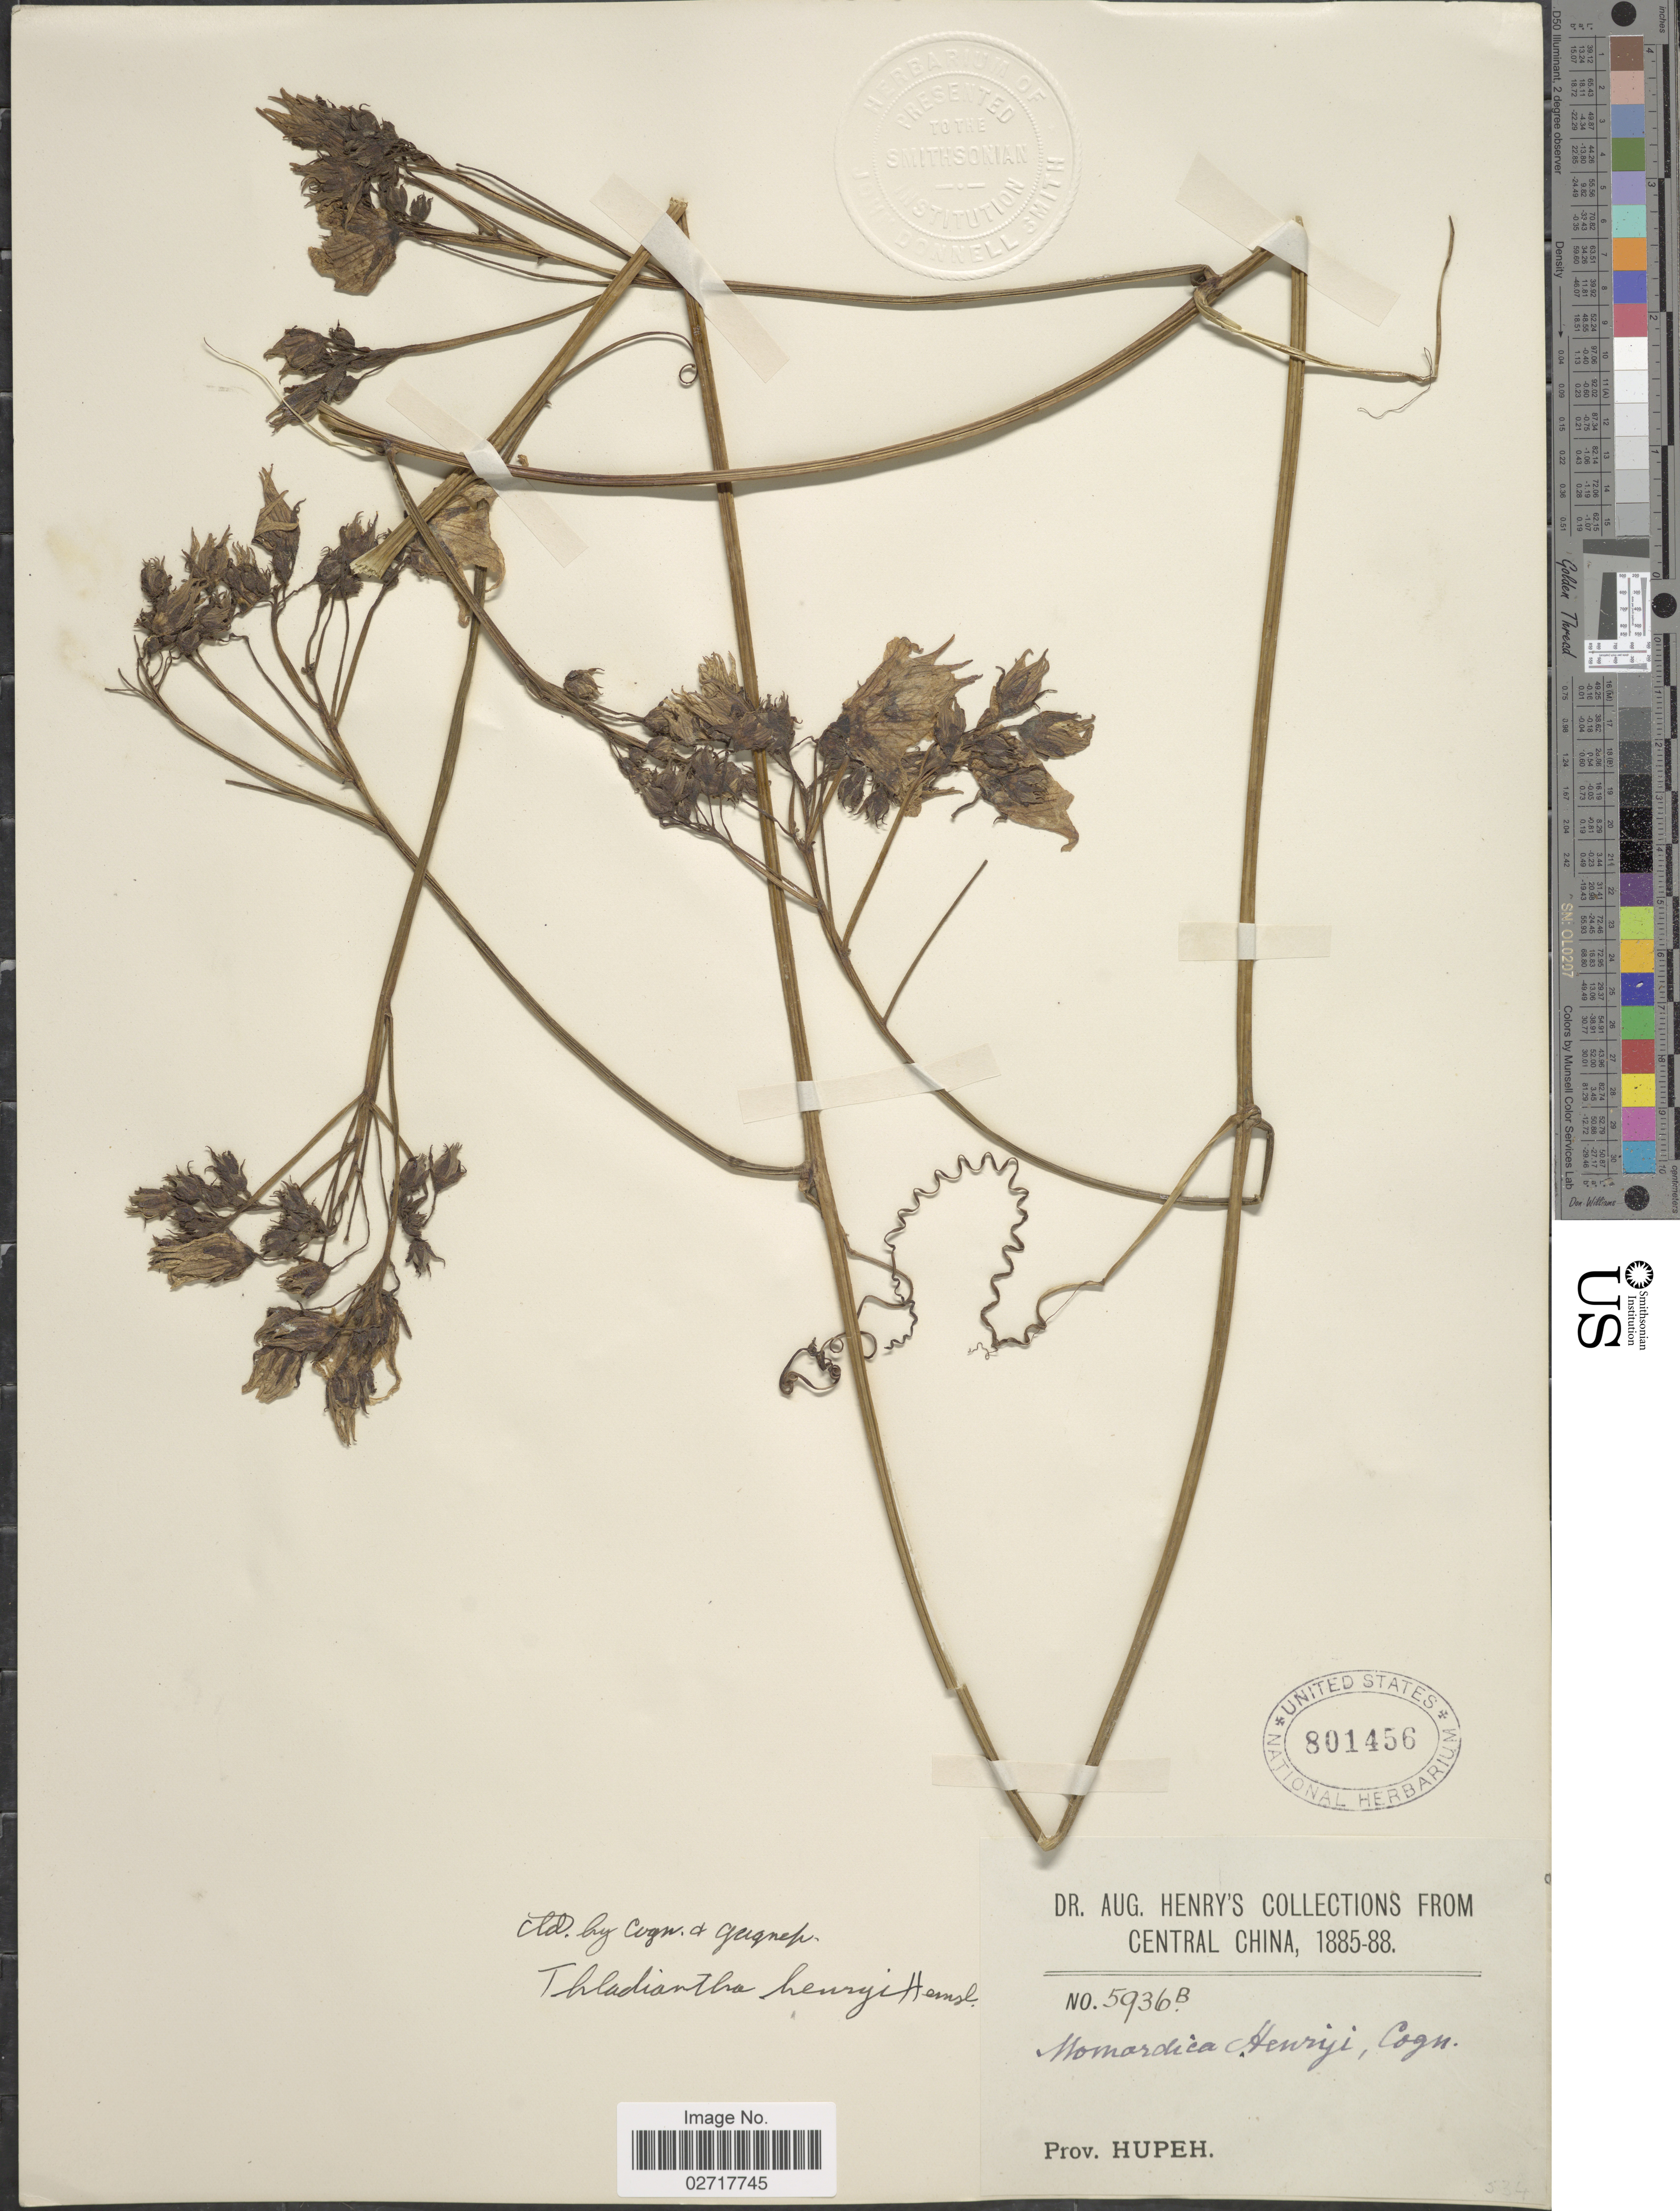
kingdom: Plantae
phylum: Tracheophyta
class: Magnoliopsida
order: Cucurbitales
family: Cucurbitaceae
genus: Thladiantha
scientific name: Thladiantha henryi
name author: Hemsl.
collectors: A. Henry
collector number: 5936 B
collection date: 1885/1888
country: China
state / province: Hubei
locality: Central China, Prov. Hupeh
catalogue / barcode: US 801456